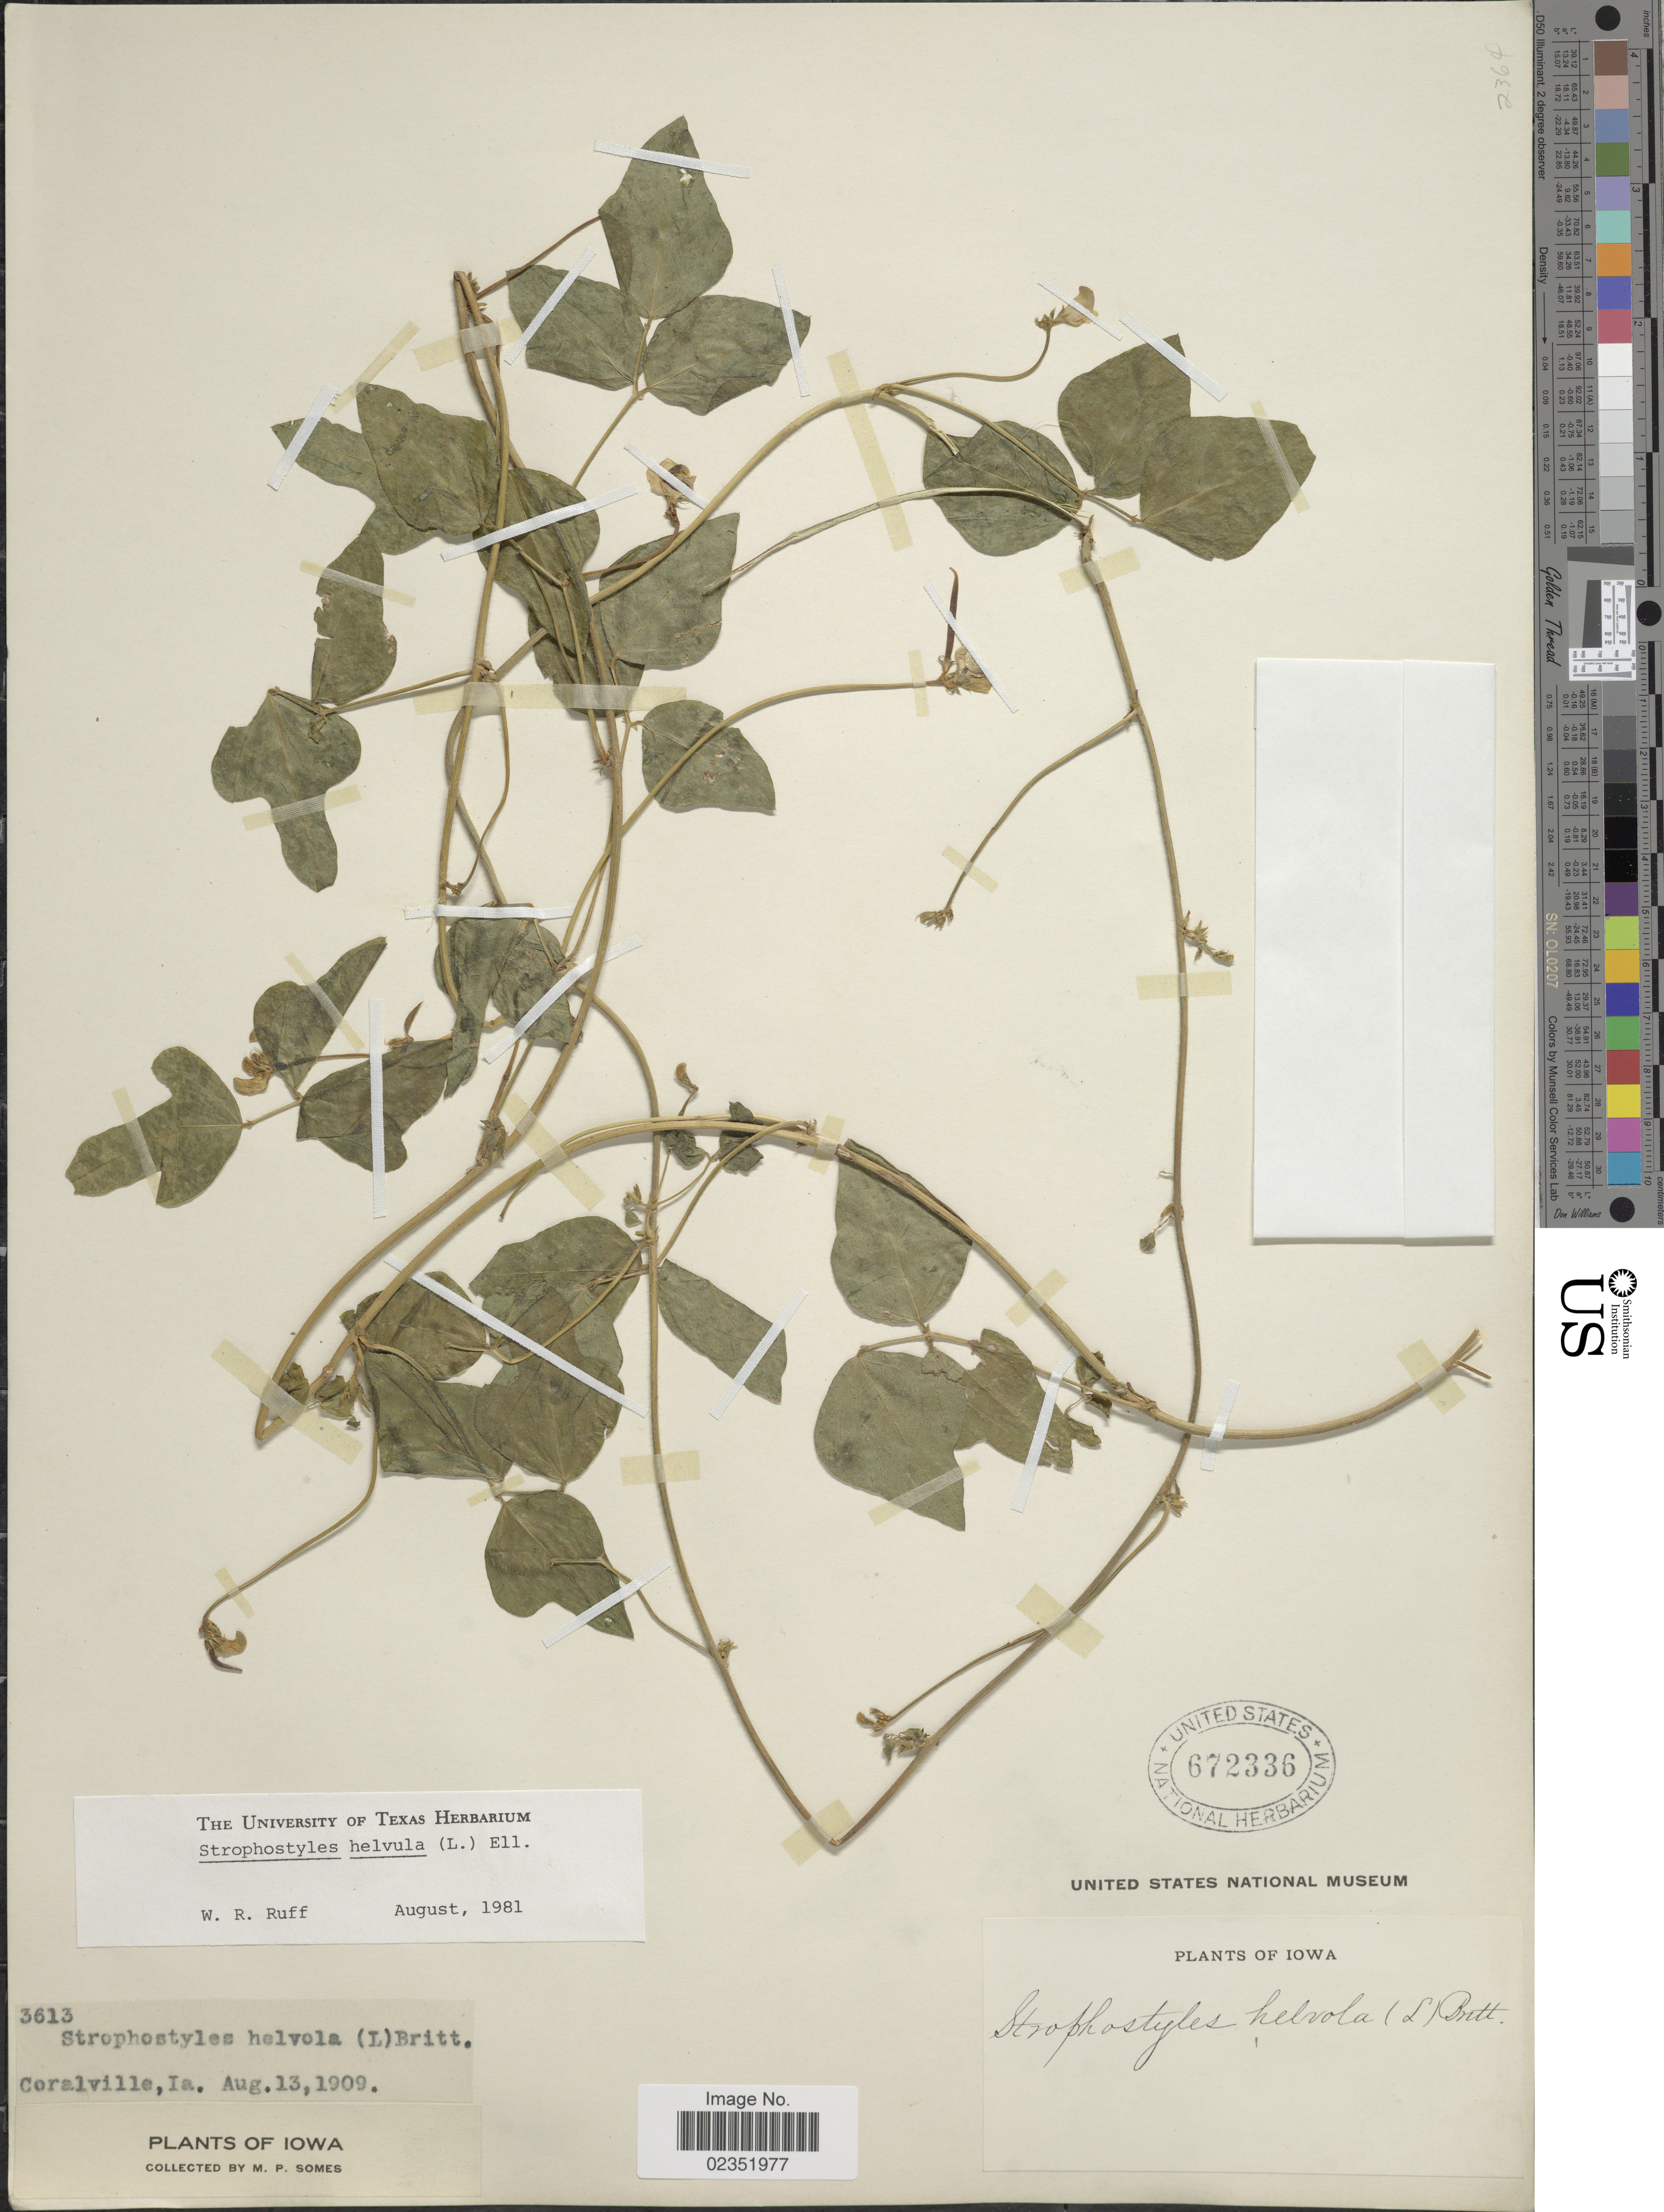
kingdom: Plantae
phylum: Tracheophyta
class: Magnoliopsida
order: Fabales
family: Fabaceae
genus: Strophostyles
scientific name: Strophostyles helvola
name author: (L.) Elliott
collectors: M. Somes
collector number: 3613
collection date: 1909-08-13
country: United States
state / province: Iowa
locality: Coralville.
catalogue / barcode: US 672336